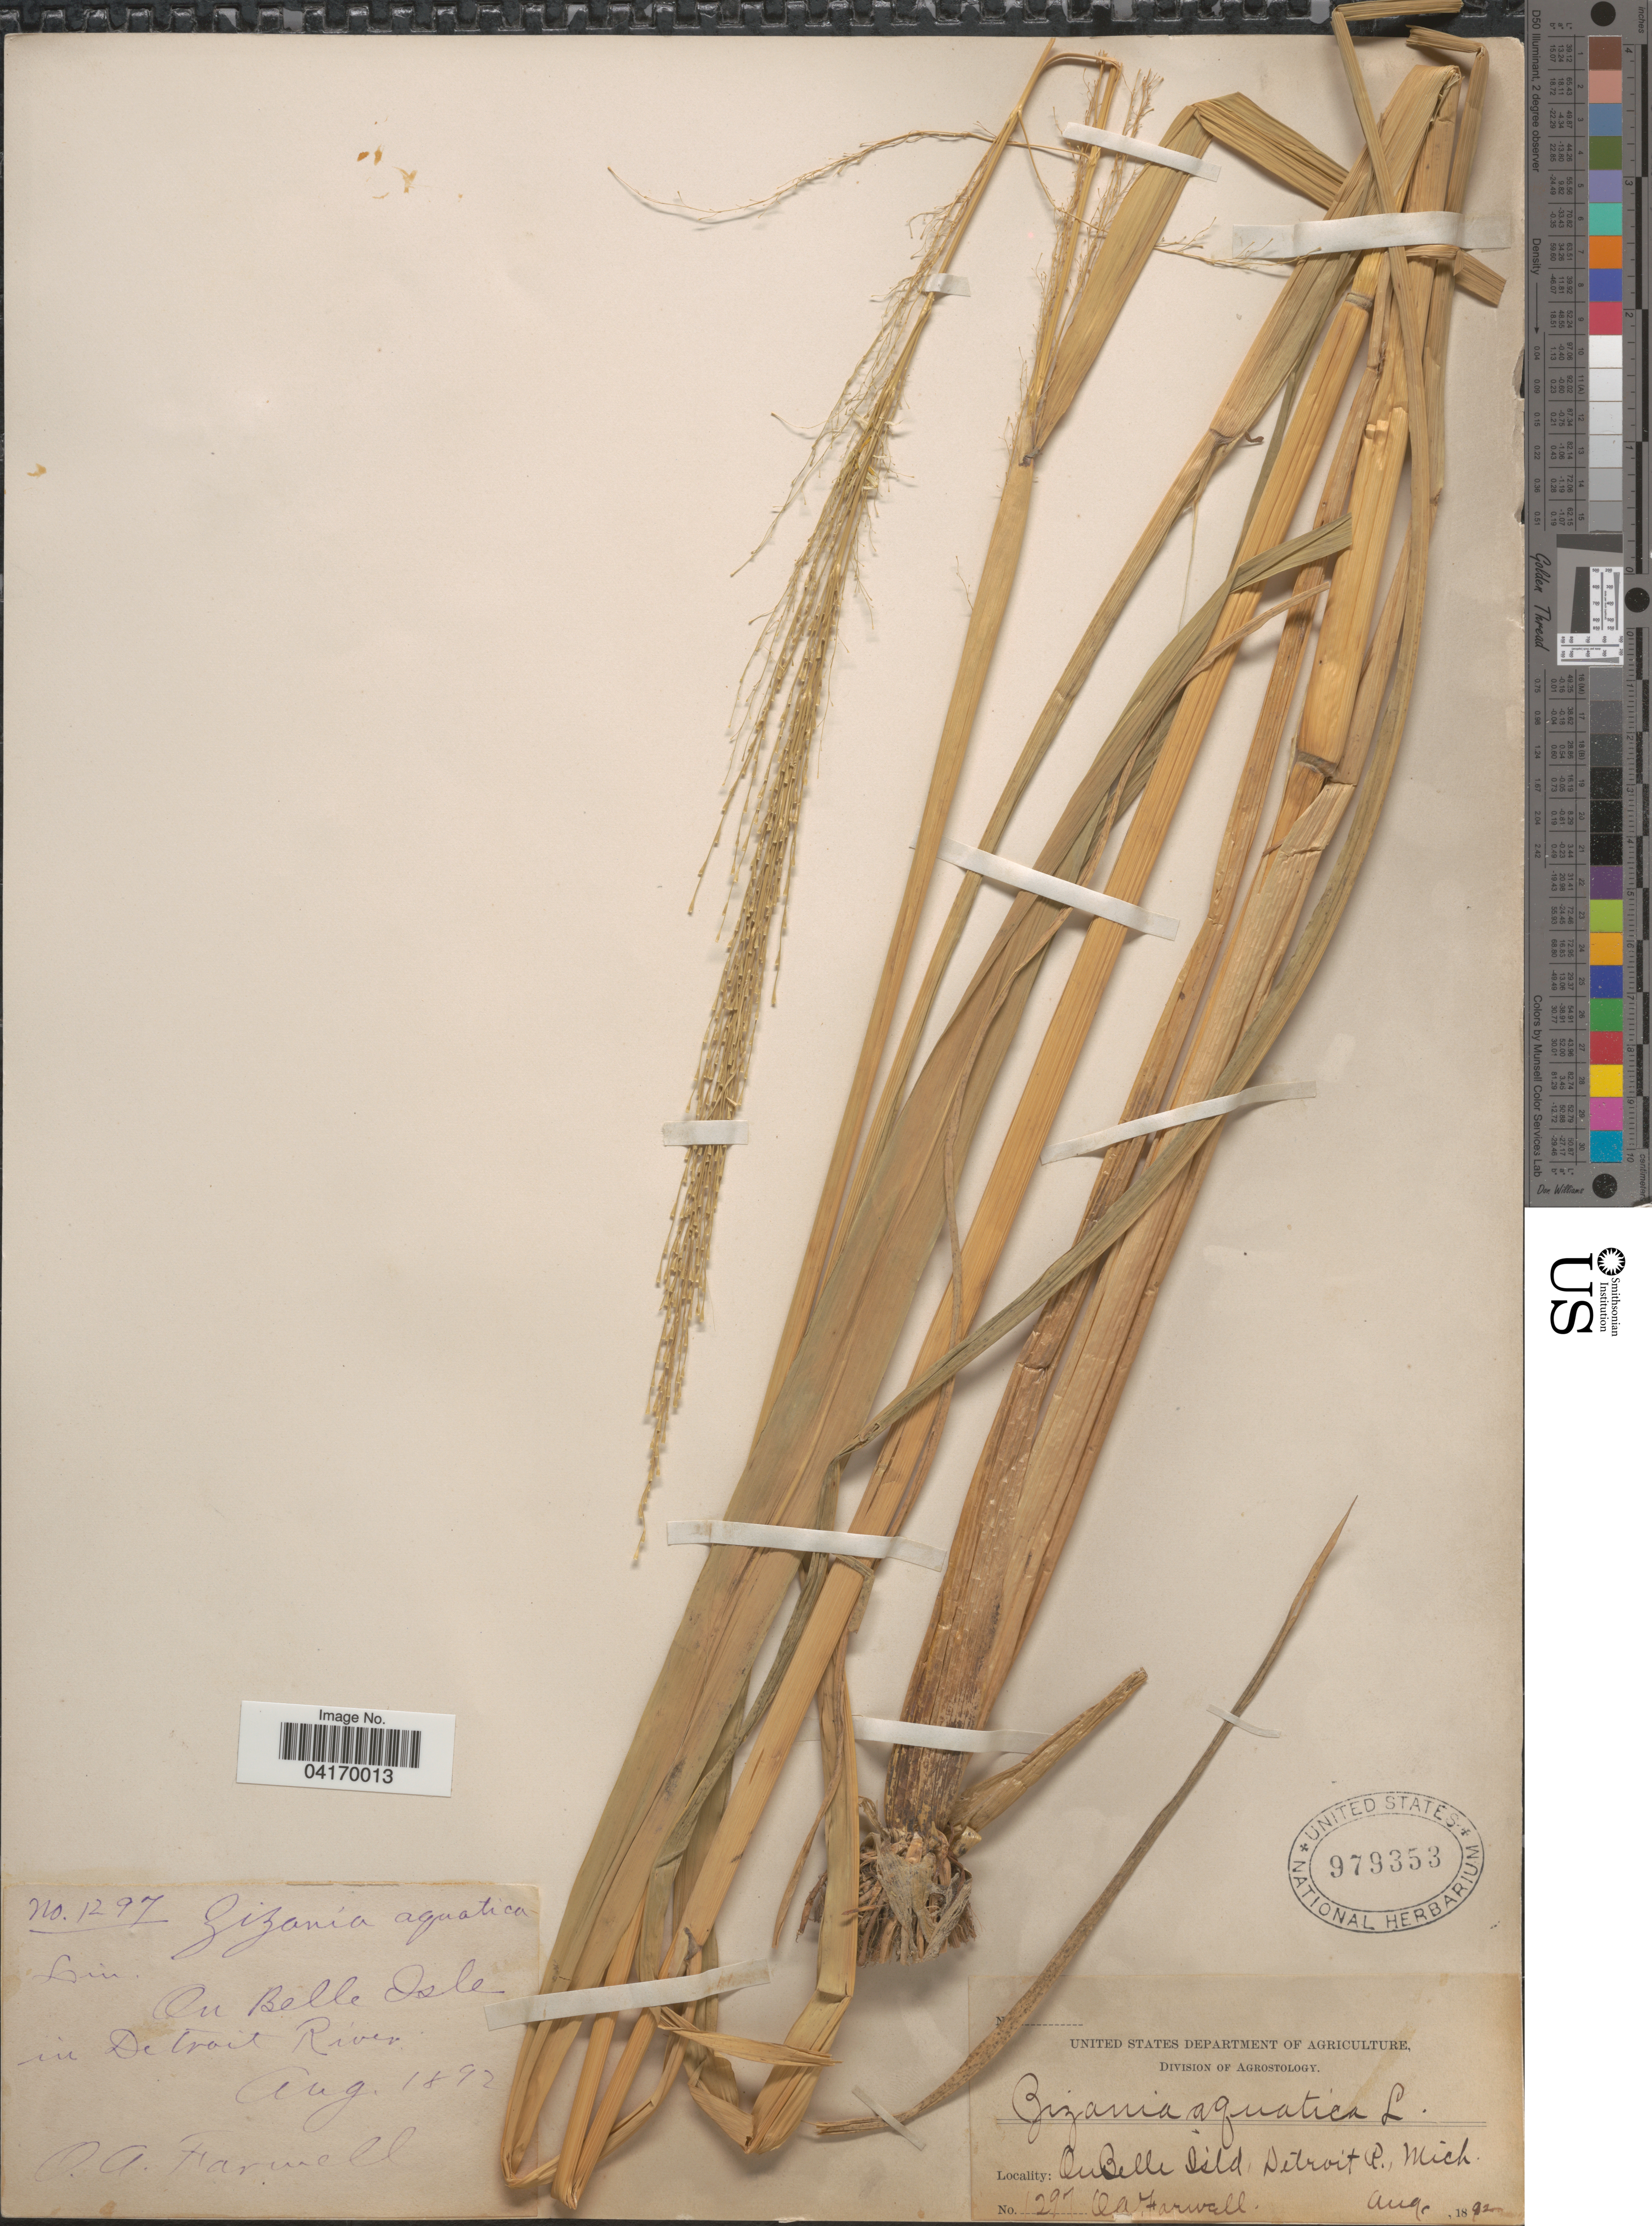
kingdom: Plantae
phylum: Tracheophyta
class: Liliopsida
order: Poales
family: Poaceae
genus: Zizania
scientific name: Zizania aquatica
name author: L.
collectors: O. Farwell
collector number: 1297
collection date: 1892-08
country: United States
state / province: Michigan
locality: On Belle Isld, Detroit R.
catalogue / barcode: US 979353